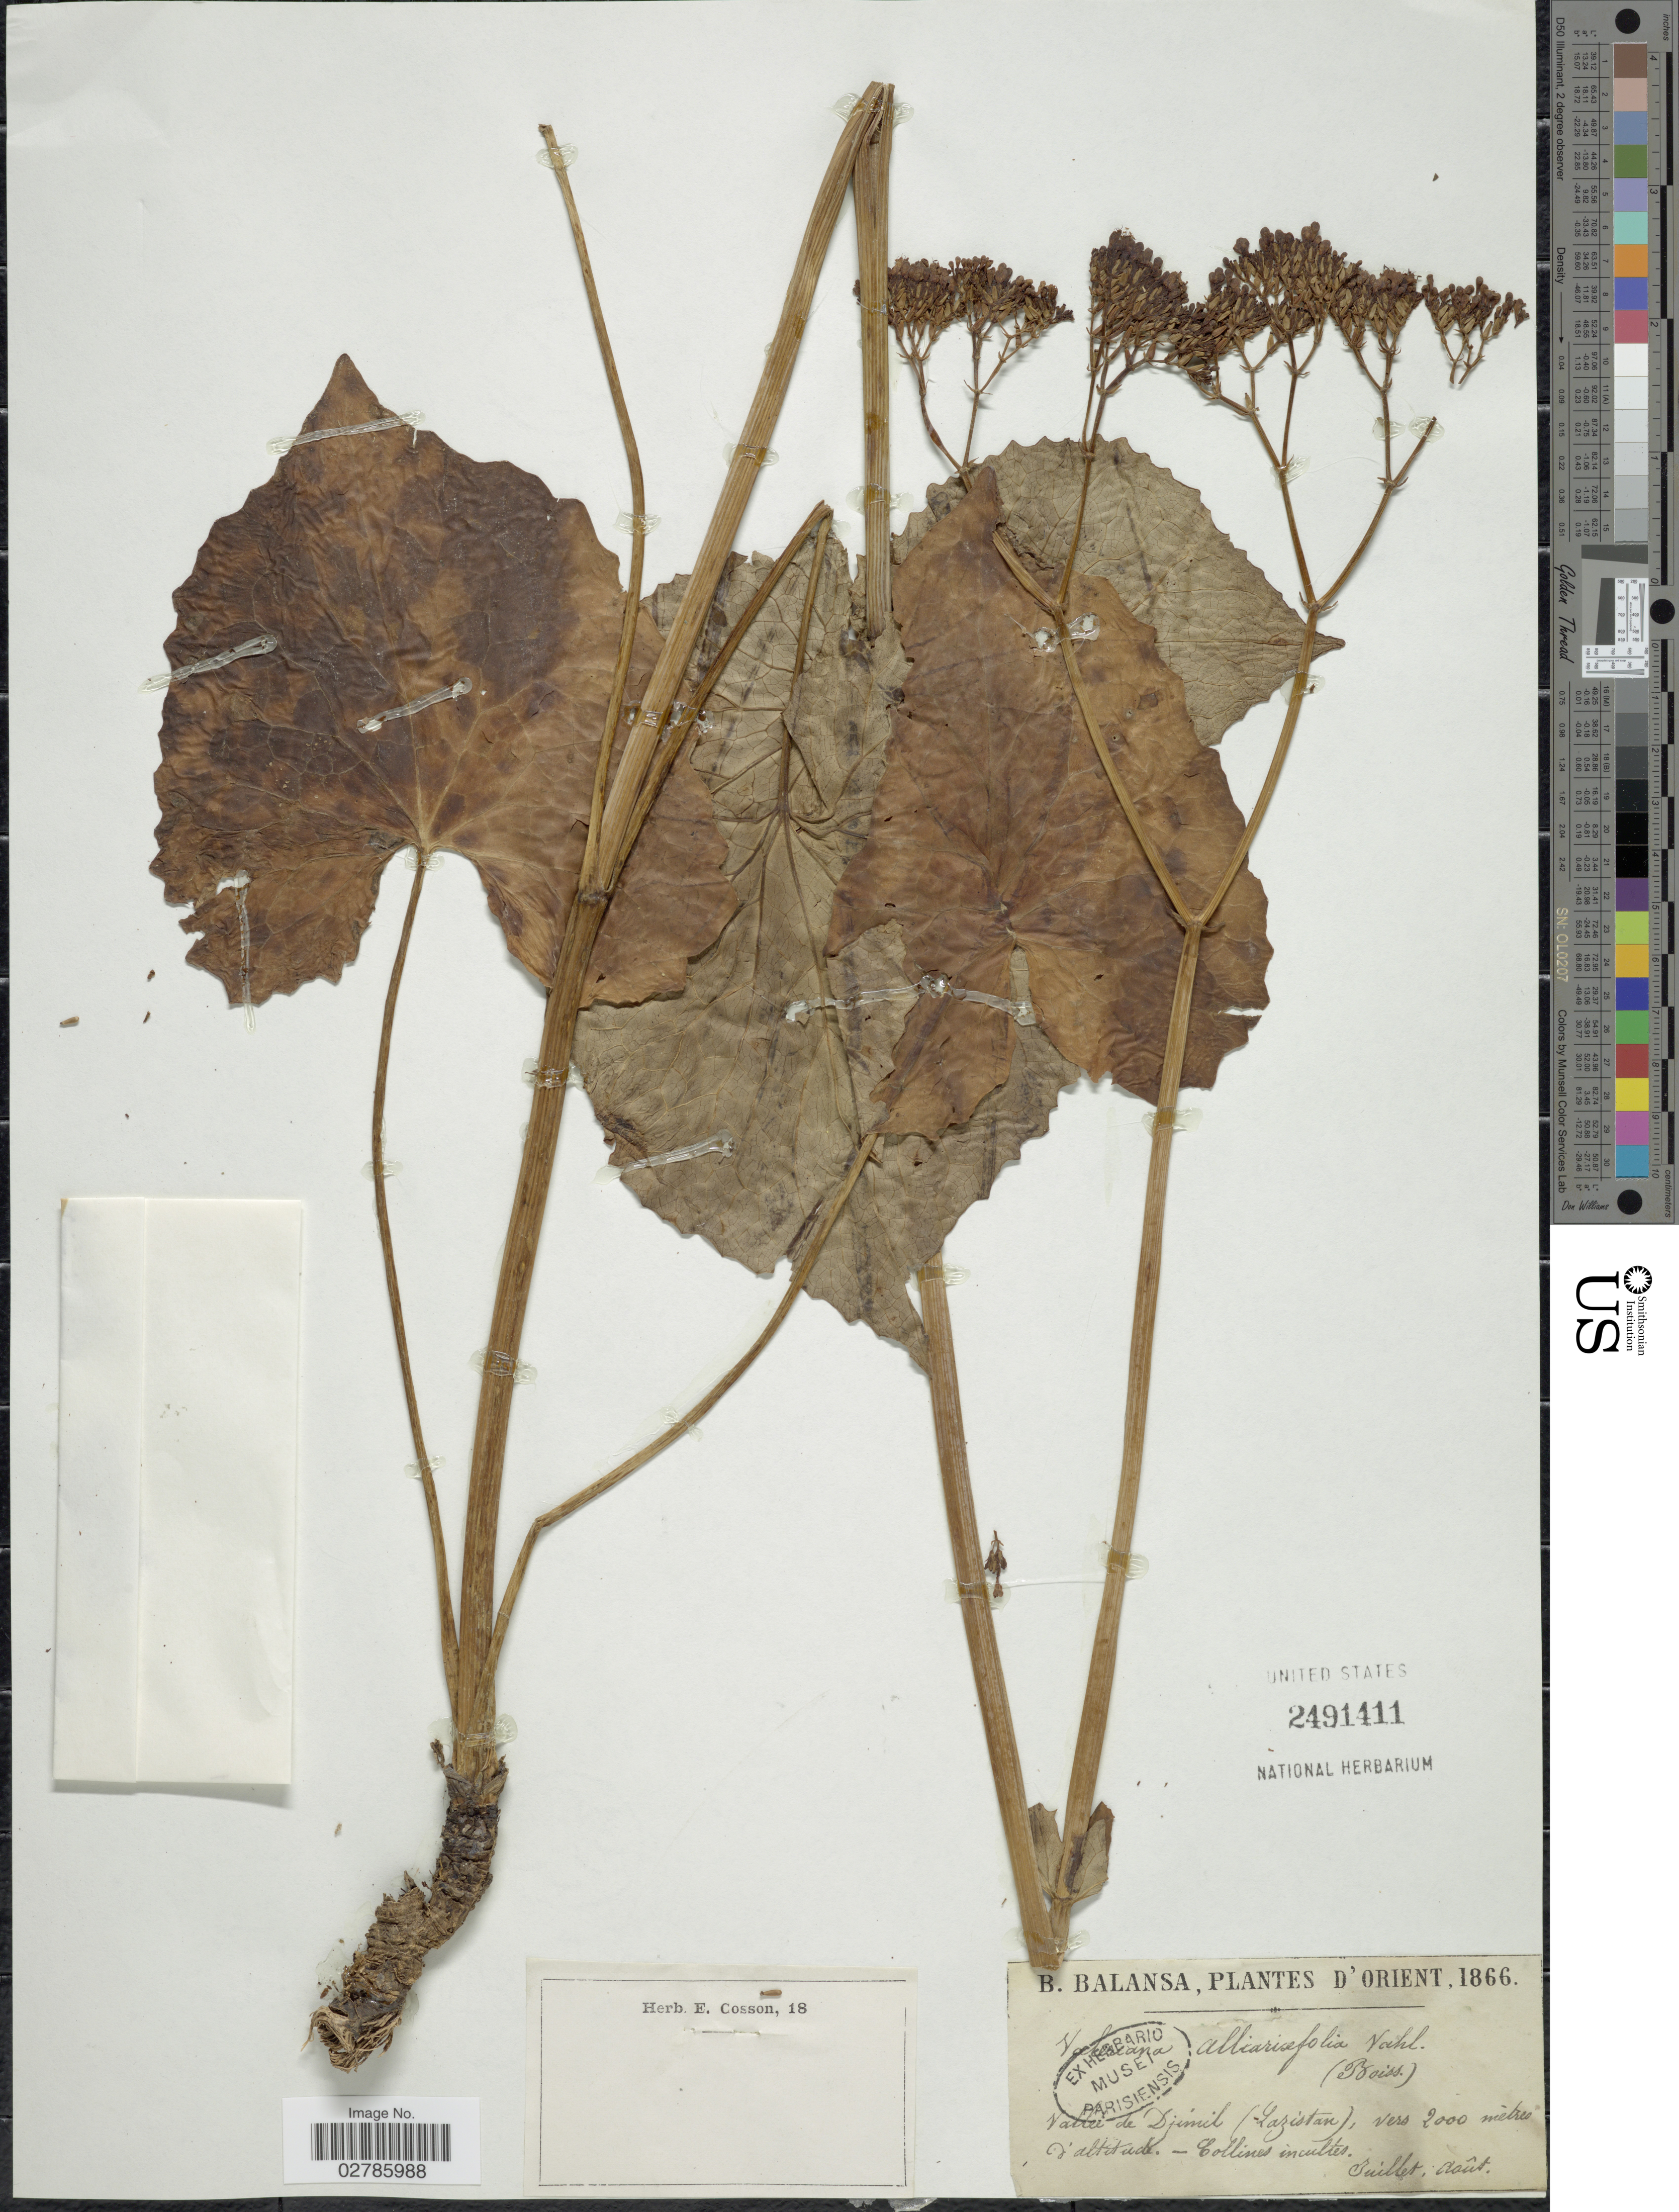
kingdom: Plantae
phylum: Tracheophyta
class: Magnoliopsida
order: Dipsacales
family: Caprifoliaceae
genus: Valeriana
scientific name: Valeriana alliariifolia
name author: Vahl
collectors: B. Balansa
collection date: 1866-07/1866-08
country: Turkey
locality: Orient, Vallee de Djimil (Lazistan)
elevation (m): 2000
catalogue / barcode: US 2491411